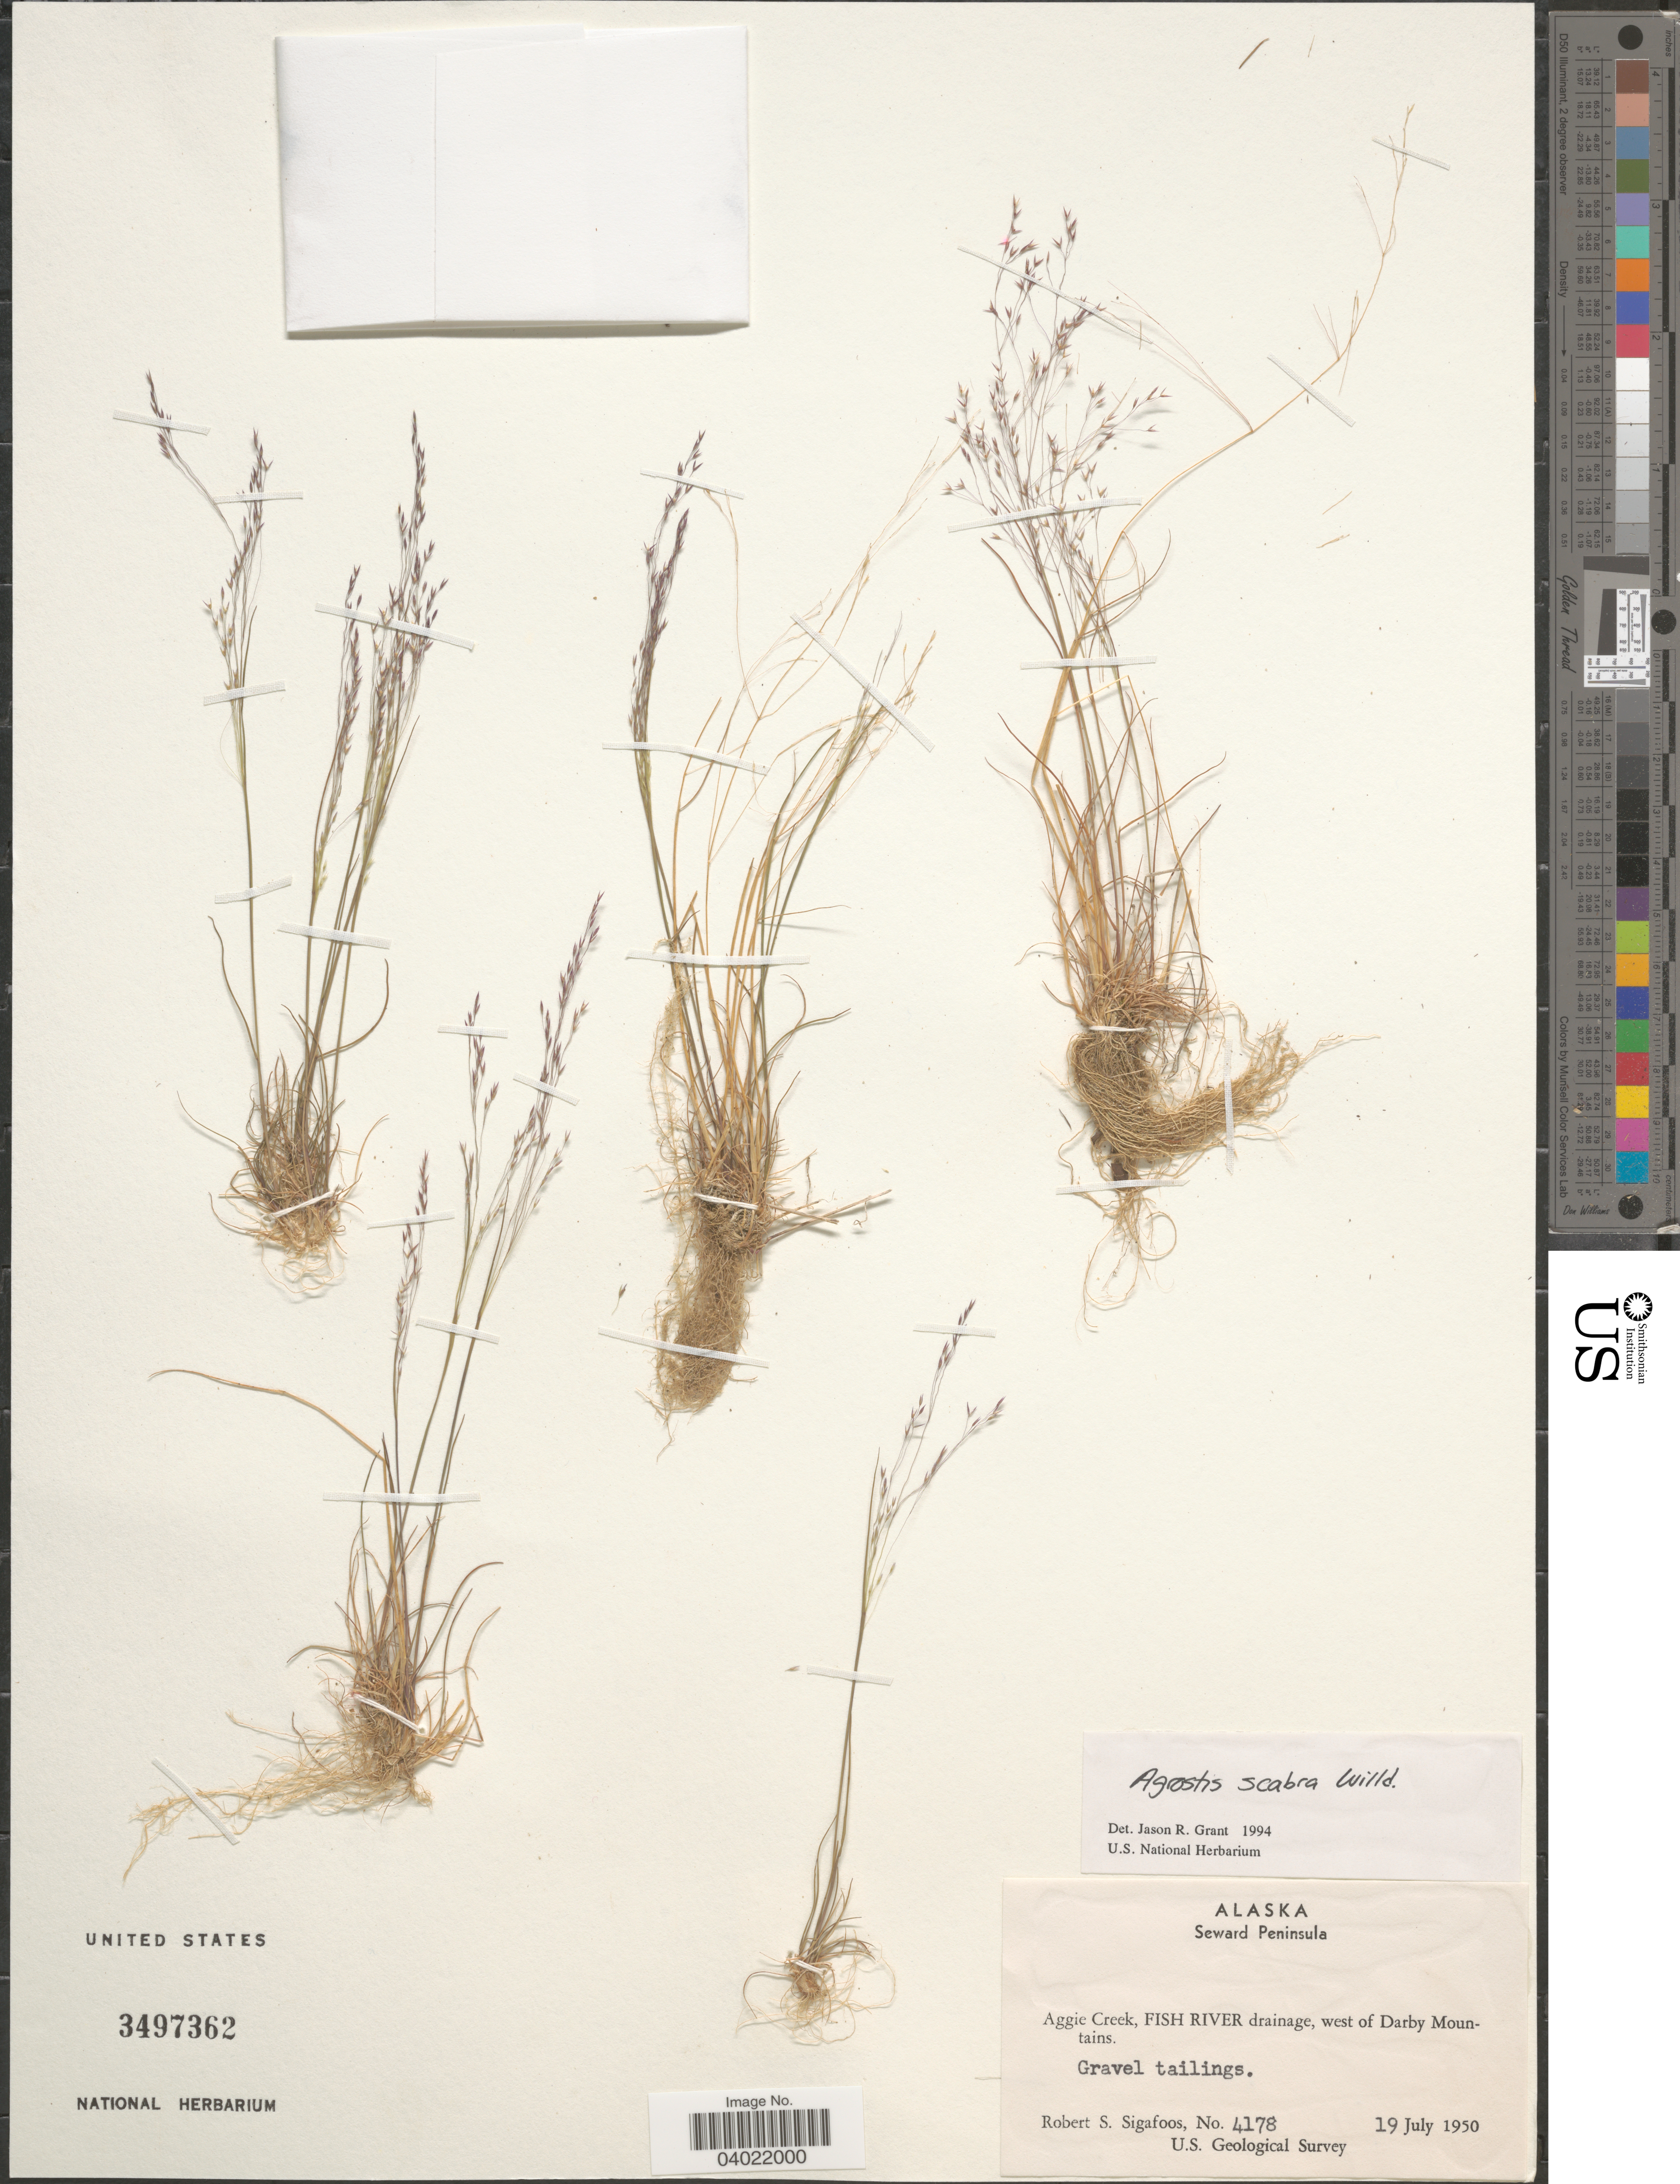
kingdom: Plantae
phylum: Tracheophyta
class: Liliopsida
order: Poales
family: Poaceae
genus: Agrostis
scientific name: Agrostis scabra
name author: Willd.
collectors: R. Sigafoos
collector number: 4178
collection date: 1950-07-19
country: United States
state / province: Alaska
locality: Seward Peninsula. Aggie Creek, Fish River drainage, west of Darby Mountains.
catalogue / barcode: US 3497362